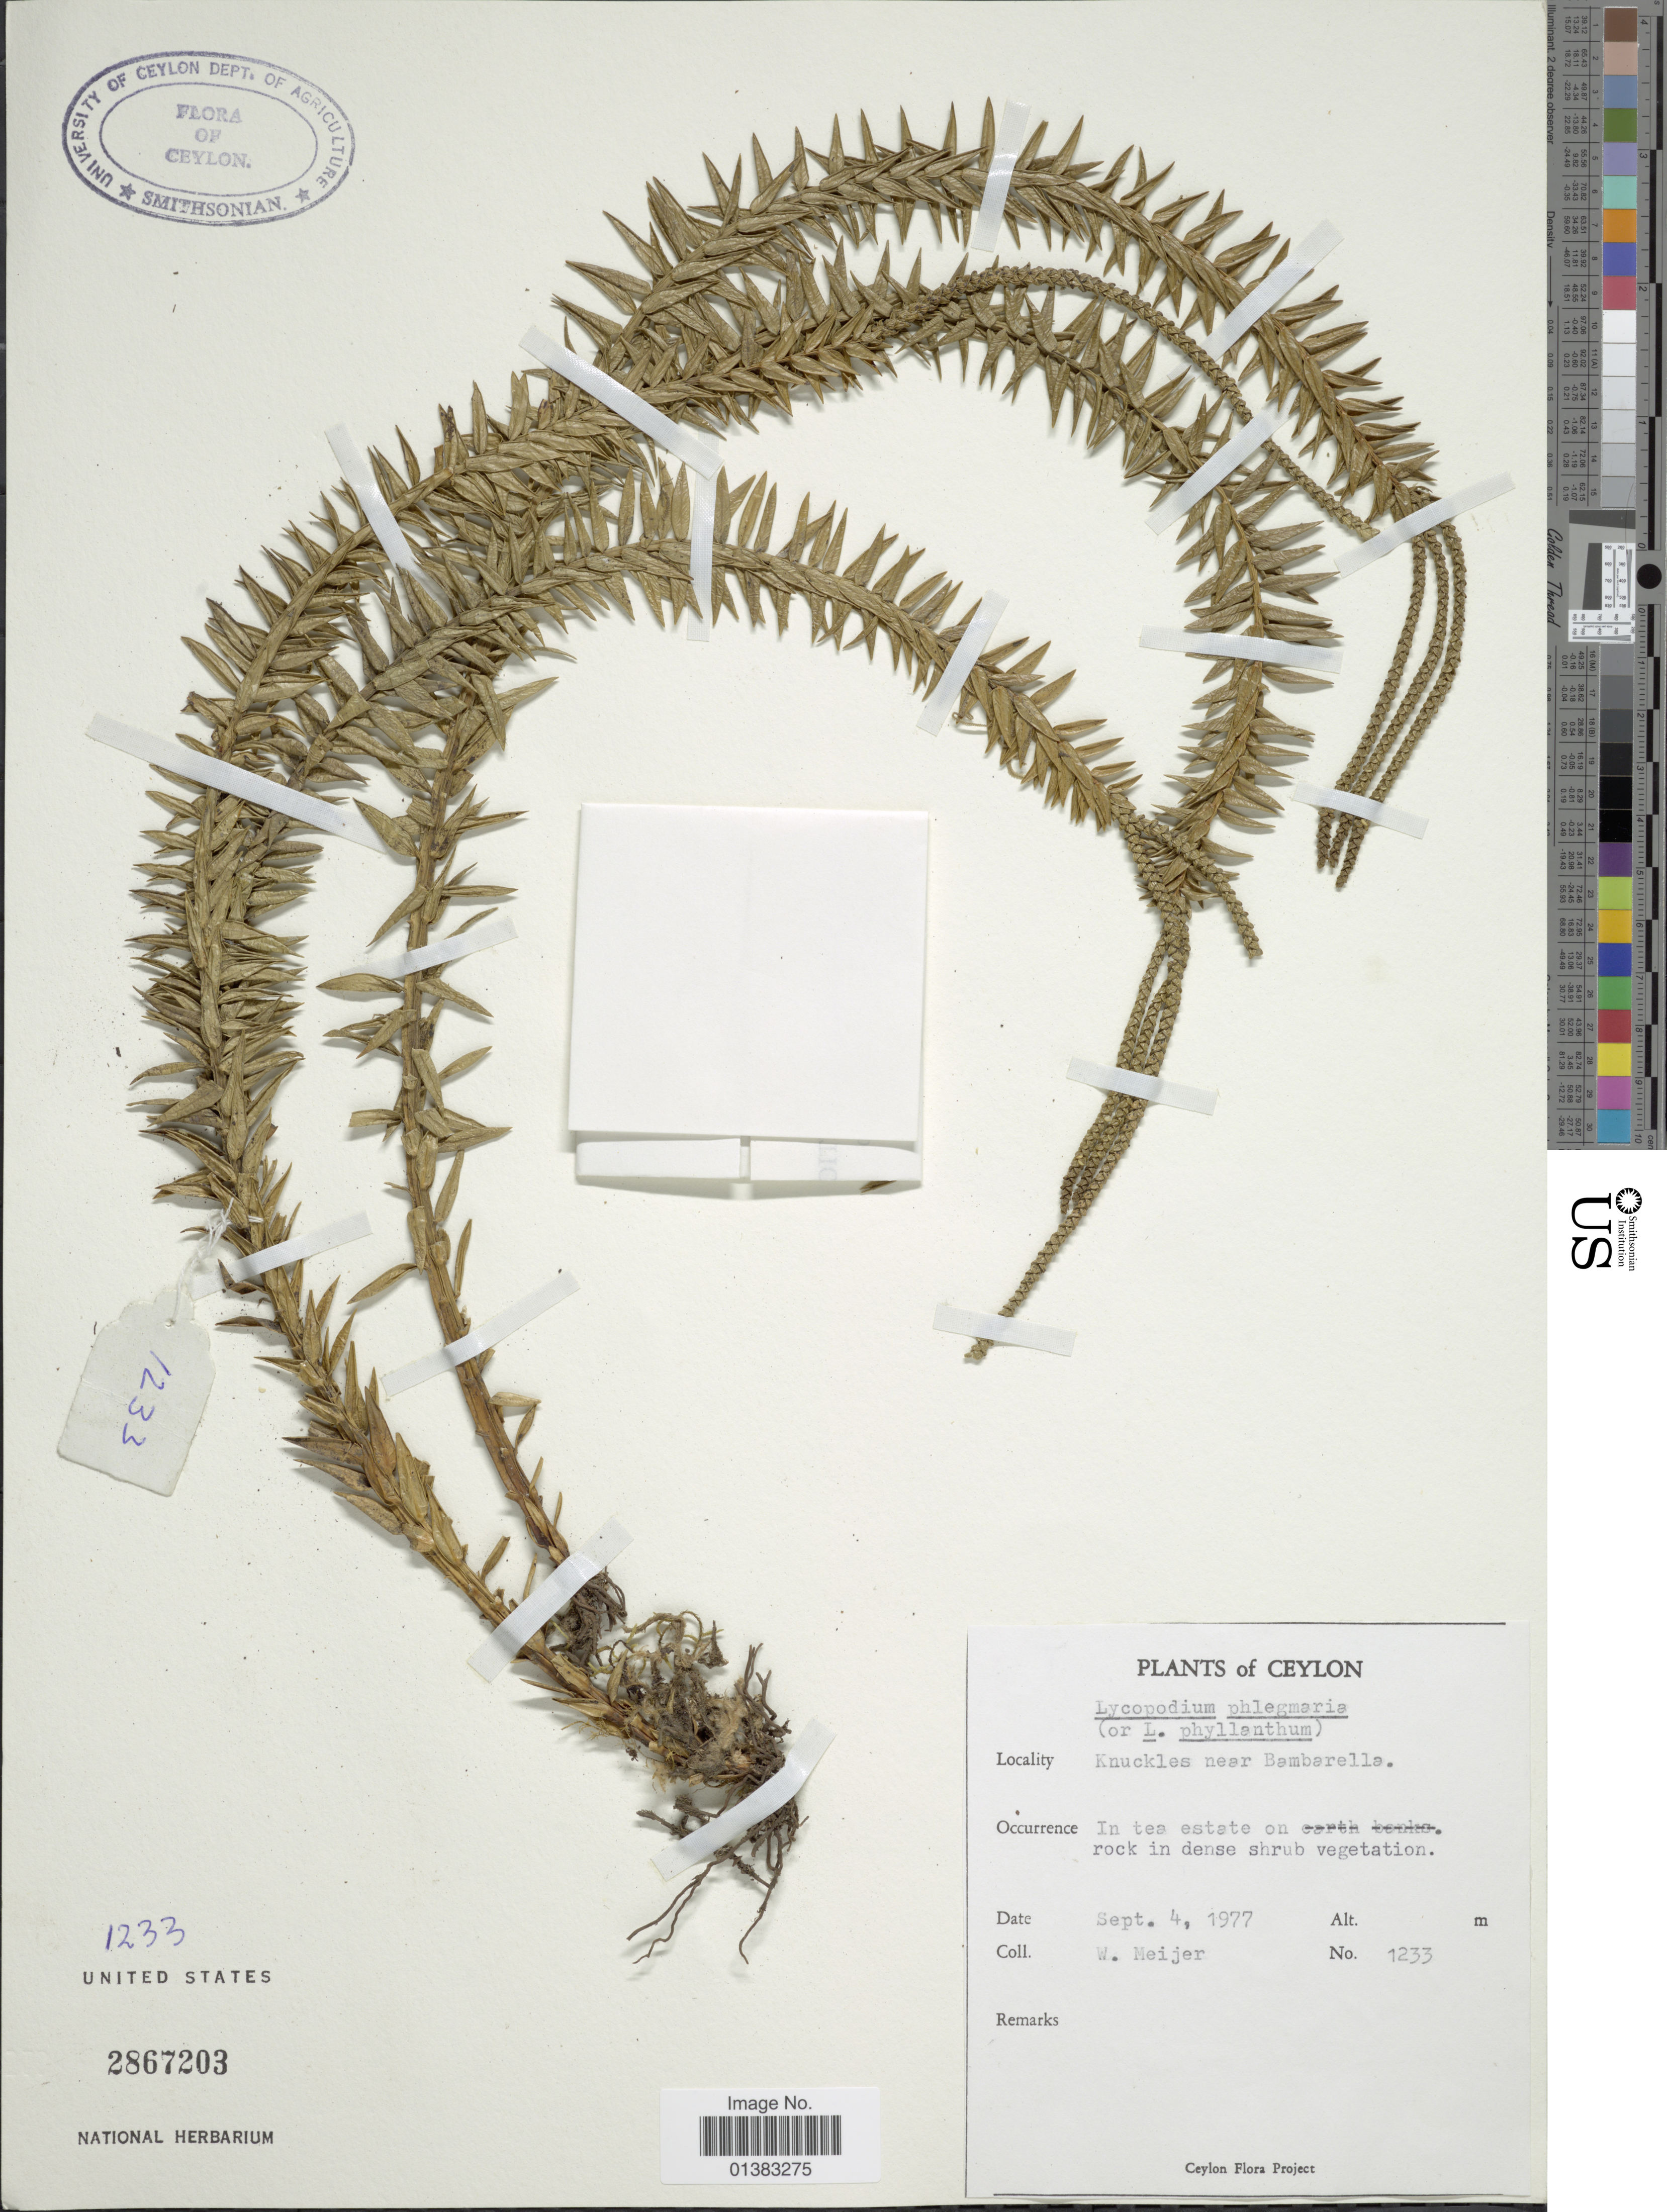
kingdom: Plantae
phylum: Tracheophyta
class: Lycopodiopsida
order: Lycopodiales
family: Lycopodiaceae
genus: Phlegmariurus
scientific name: Phlegmariurus phyllanthus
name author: (Hook. & Arn.) R.D. Dixit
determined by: Field, A. R.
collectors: W. Meijer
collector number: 1233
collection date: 1977-09-04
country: Sri Lanka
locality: Ceylon. Knuckles near Bambarella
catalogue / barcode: US 2867203